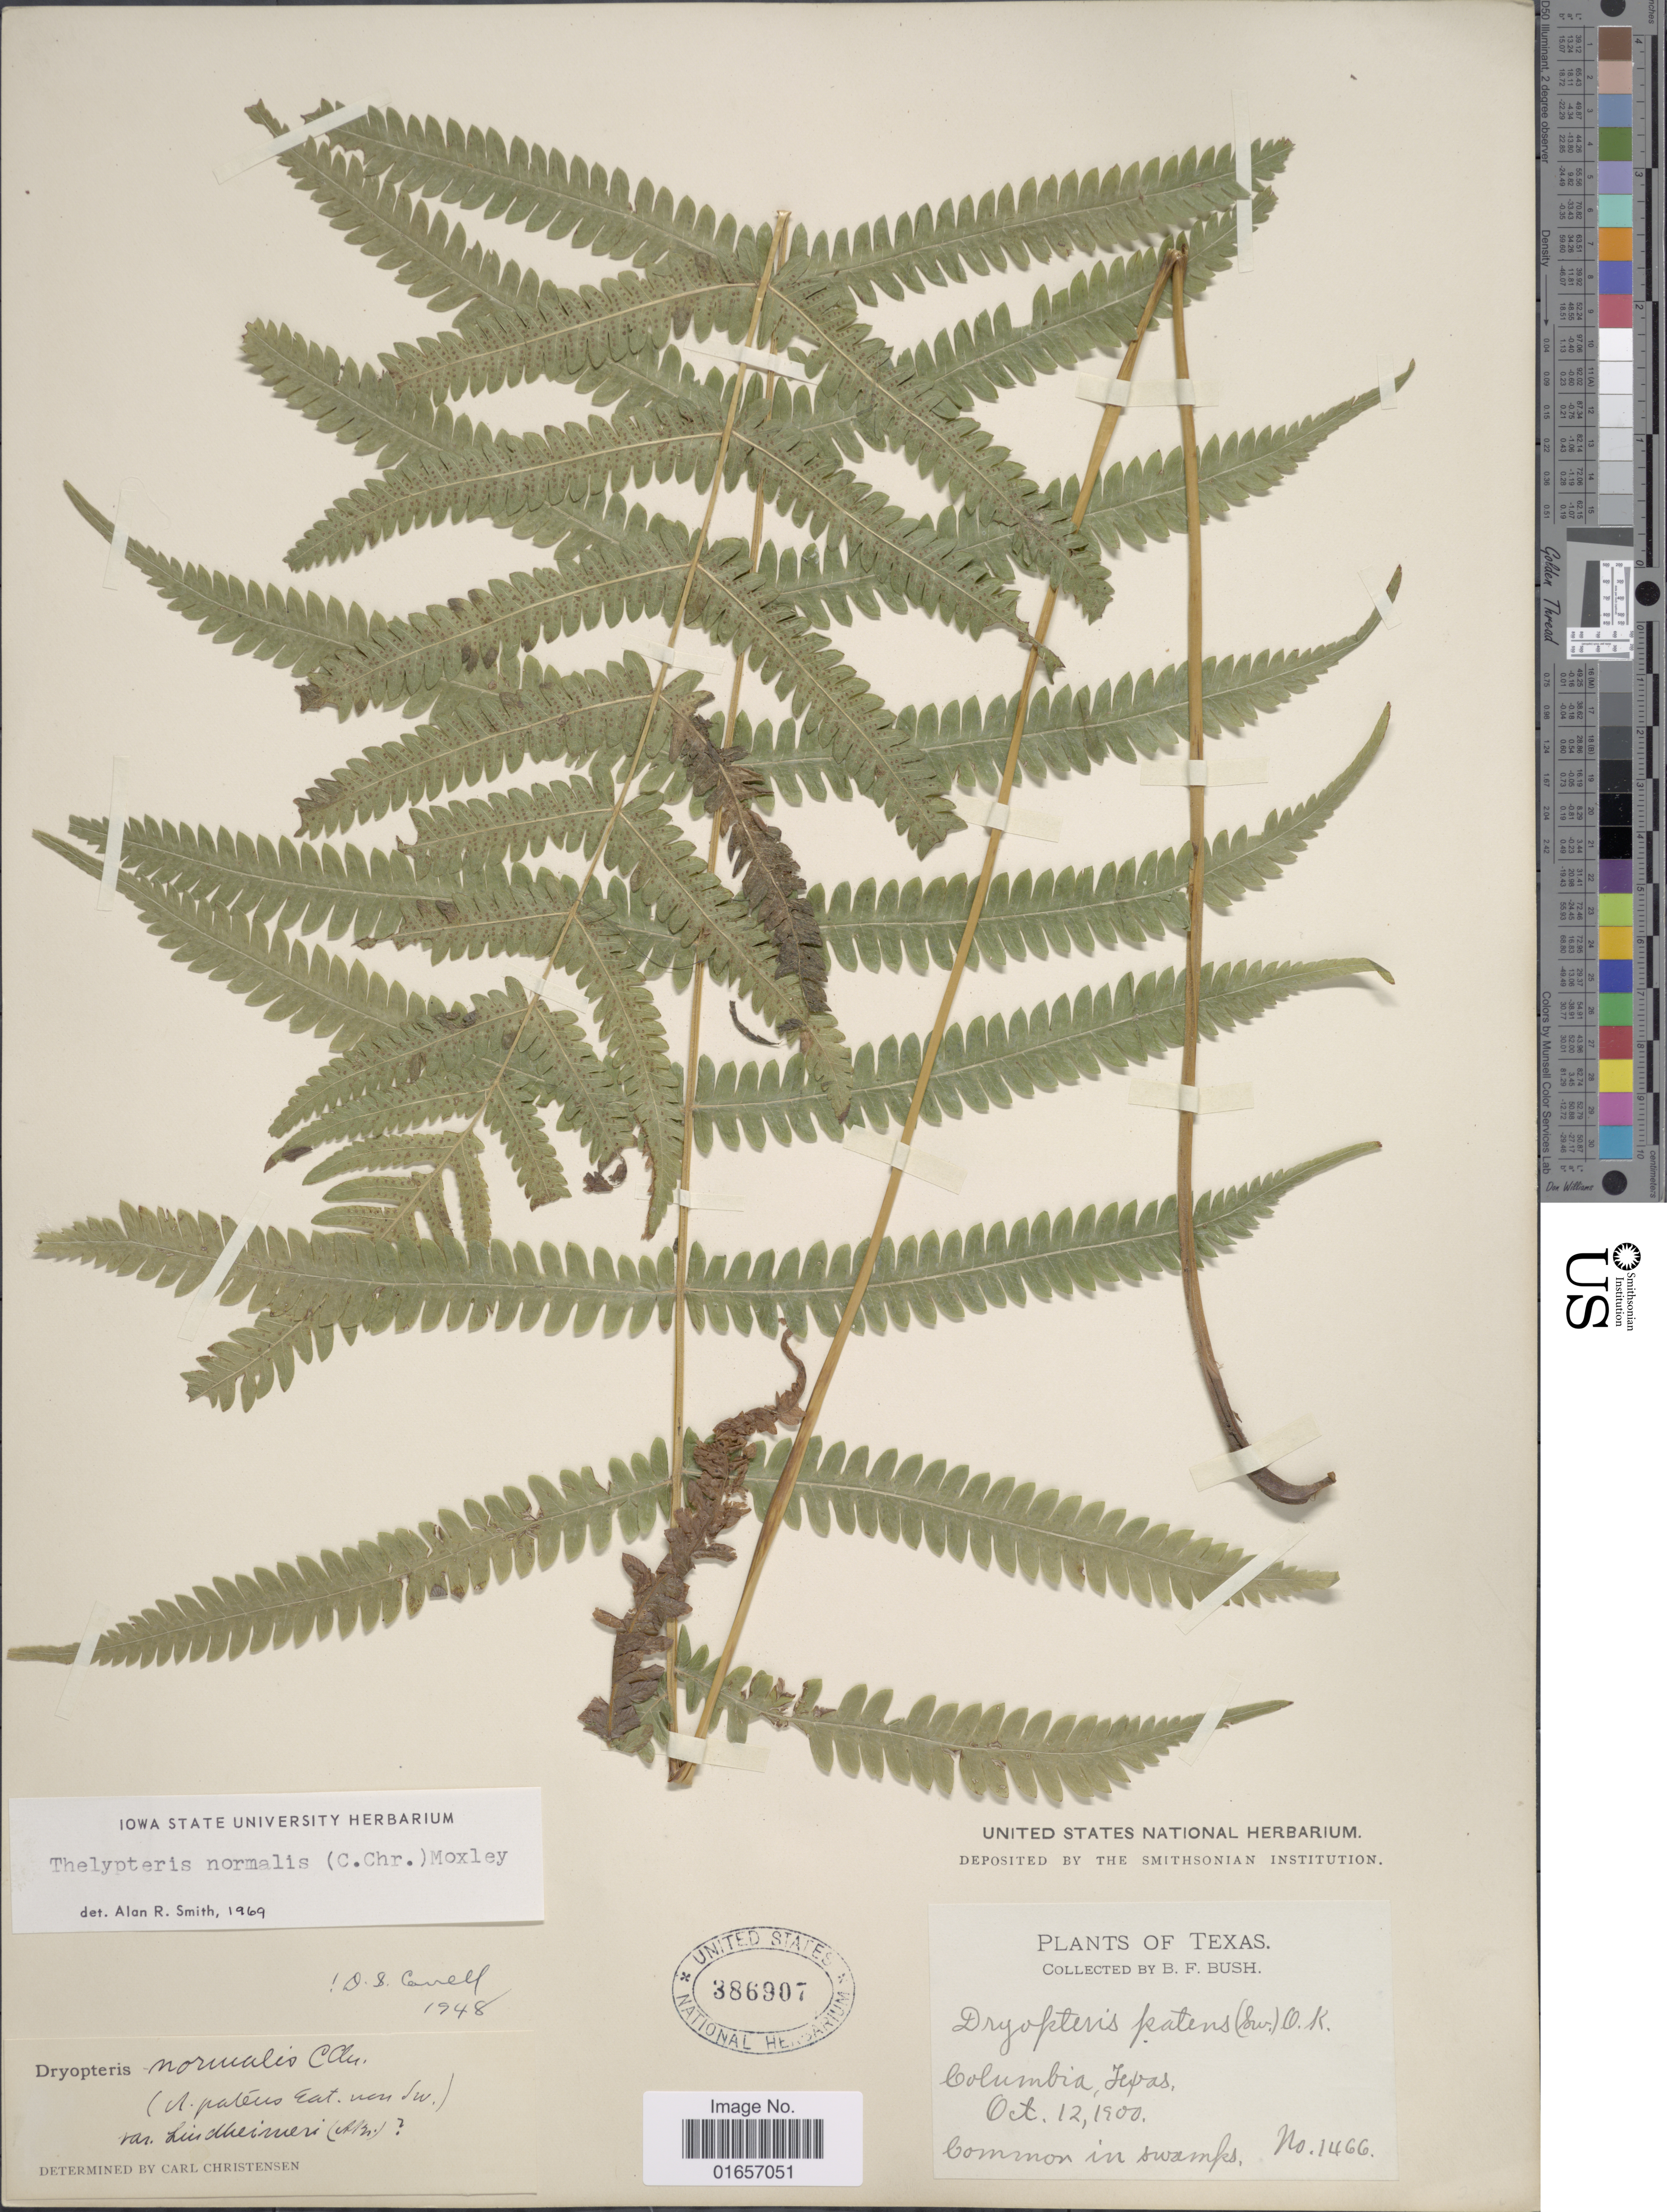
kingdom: Plantae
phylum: Tracheophyta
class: Polypodiopsida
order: Polypodiales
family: Thelypteridaceae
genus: Christella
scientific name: Christella kunthii comb. ined.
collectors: B. F. Bush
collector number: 1466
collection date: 1900-10-12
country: United States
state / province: Texas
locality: Columbia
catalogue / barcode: US 386907